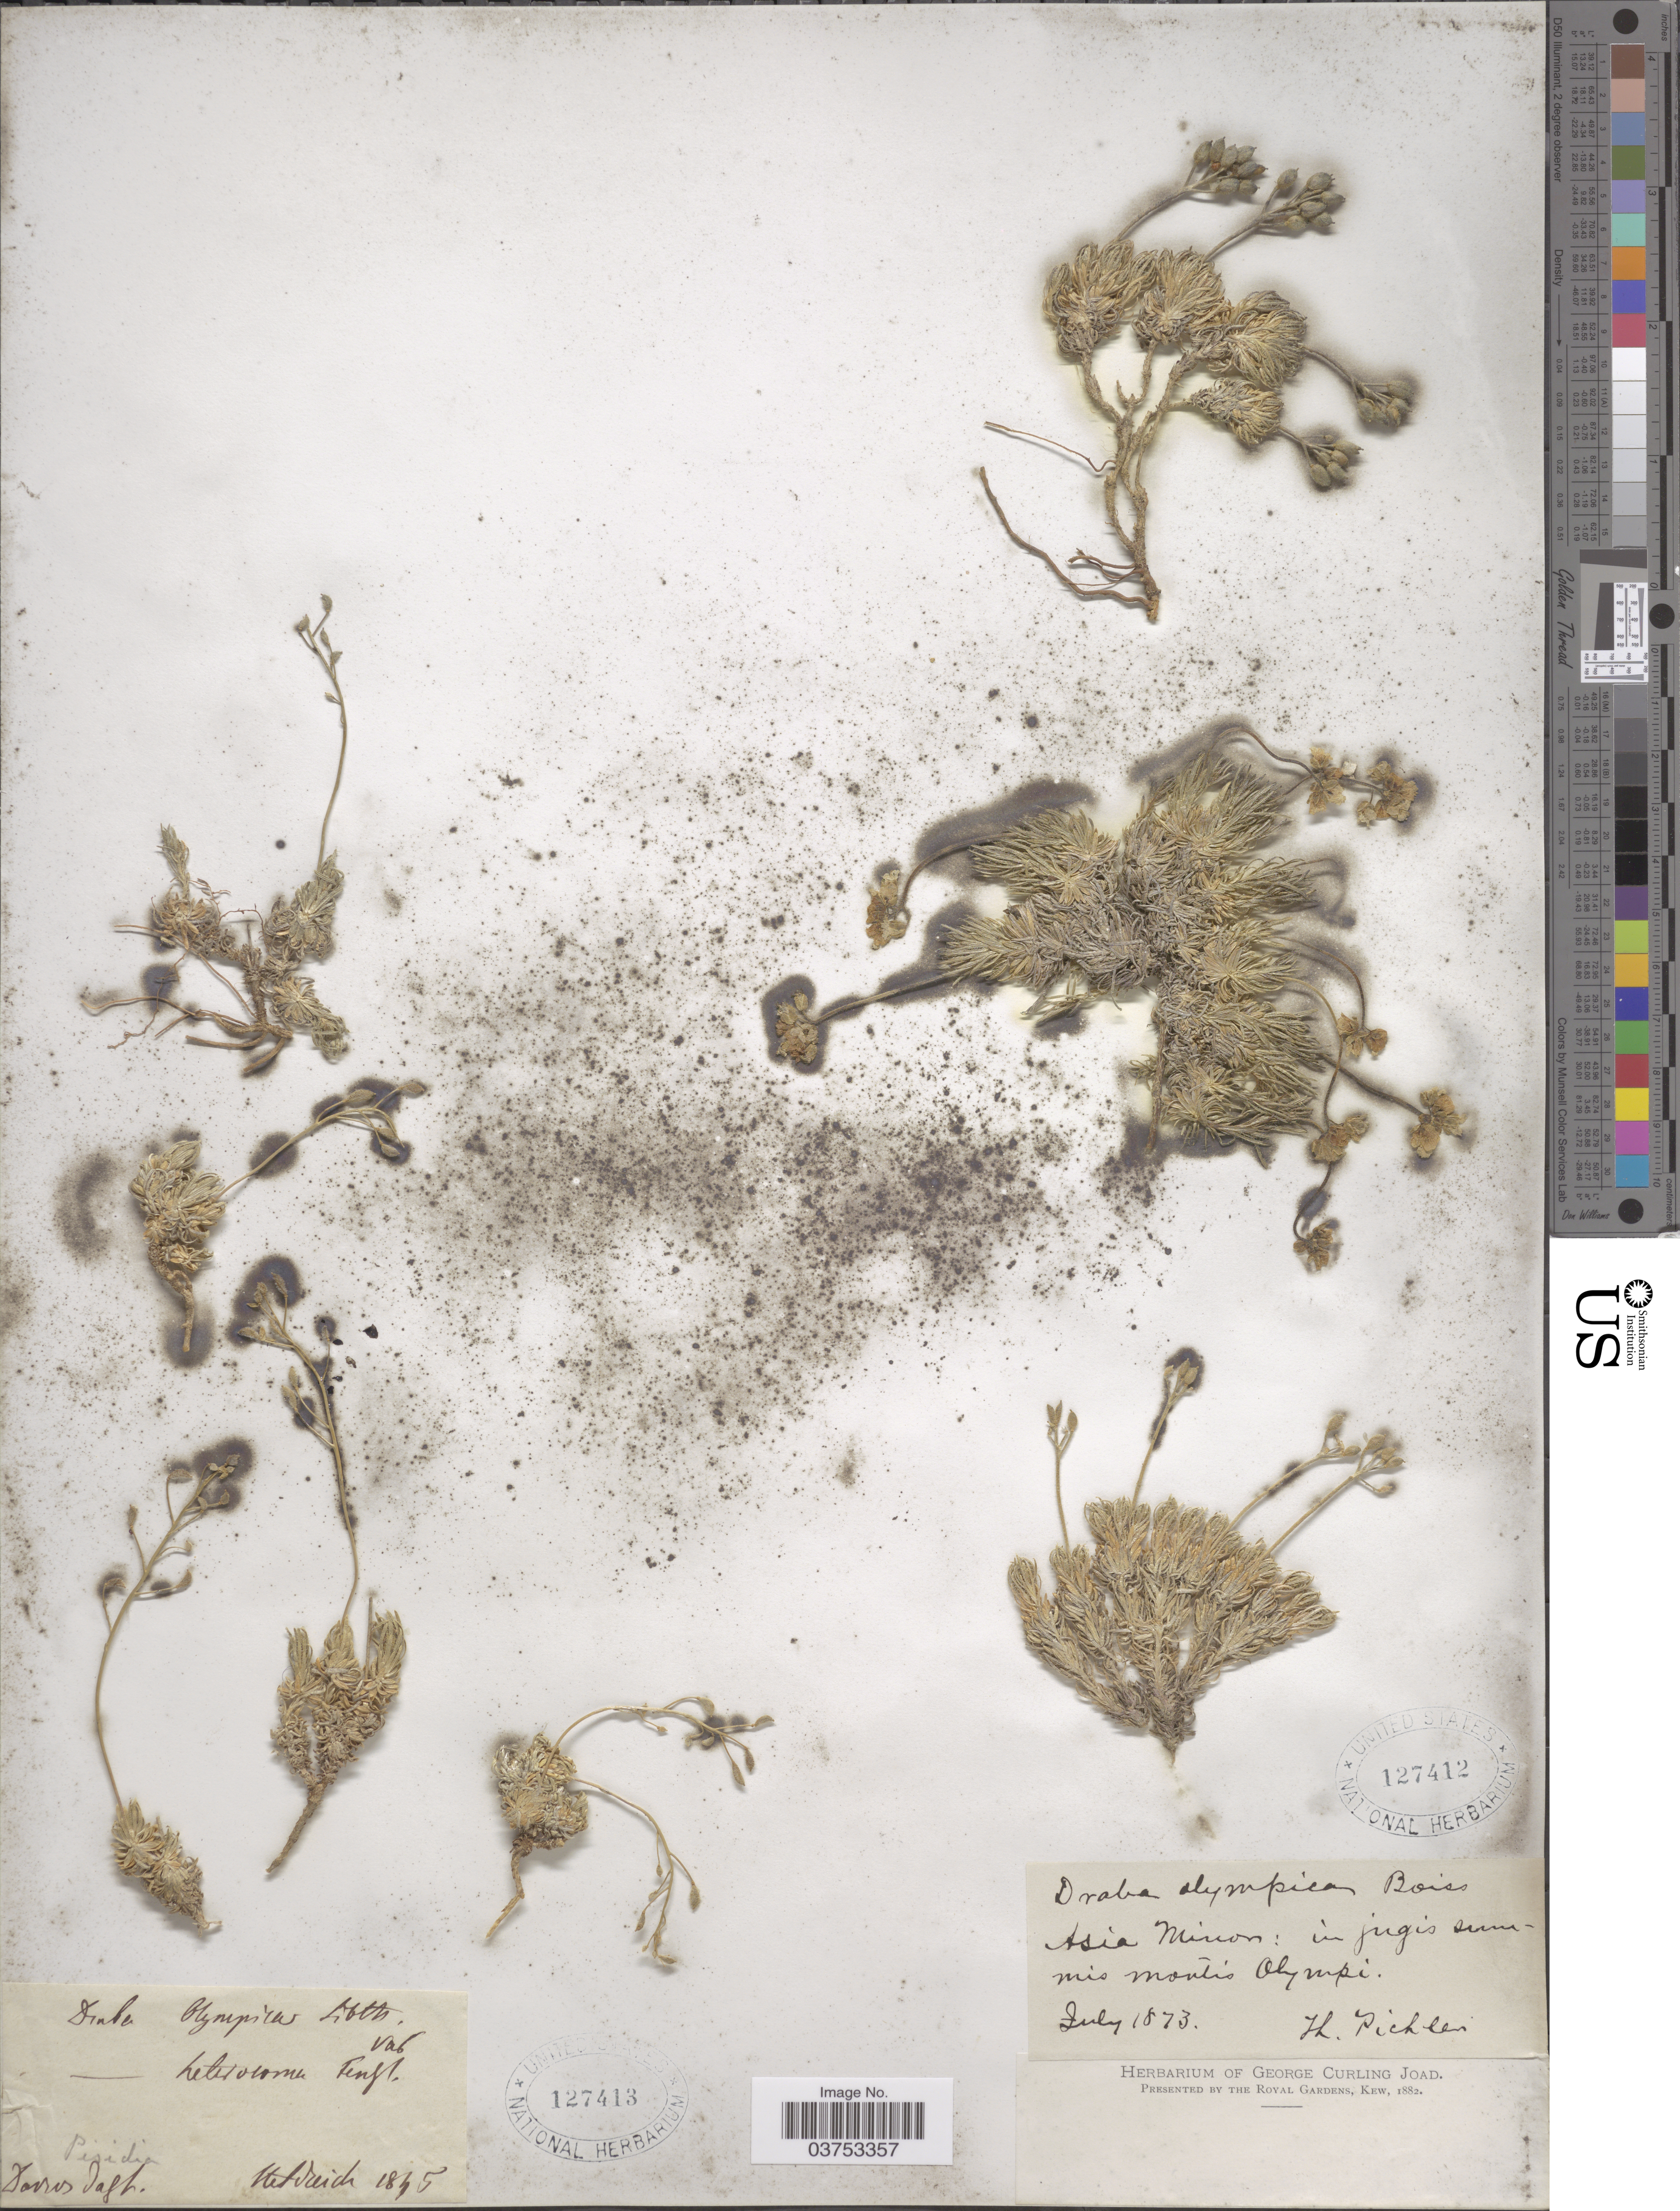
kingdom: Plantae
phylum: Tracheophyta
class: Magnoliopsida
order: Brassicales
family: Brassicaceae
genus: Draba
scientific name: Draba olympica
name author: Sibth. ex DC.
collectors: T. Pichler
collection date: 1873-07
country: Turkey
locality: Asia Minor: in jugis summis montis Olympi.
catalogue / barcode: US 127412-2